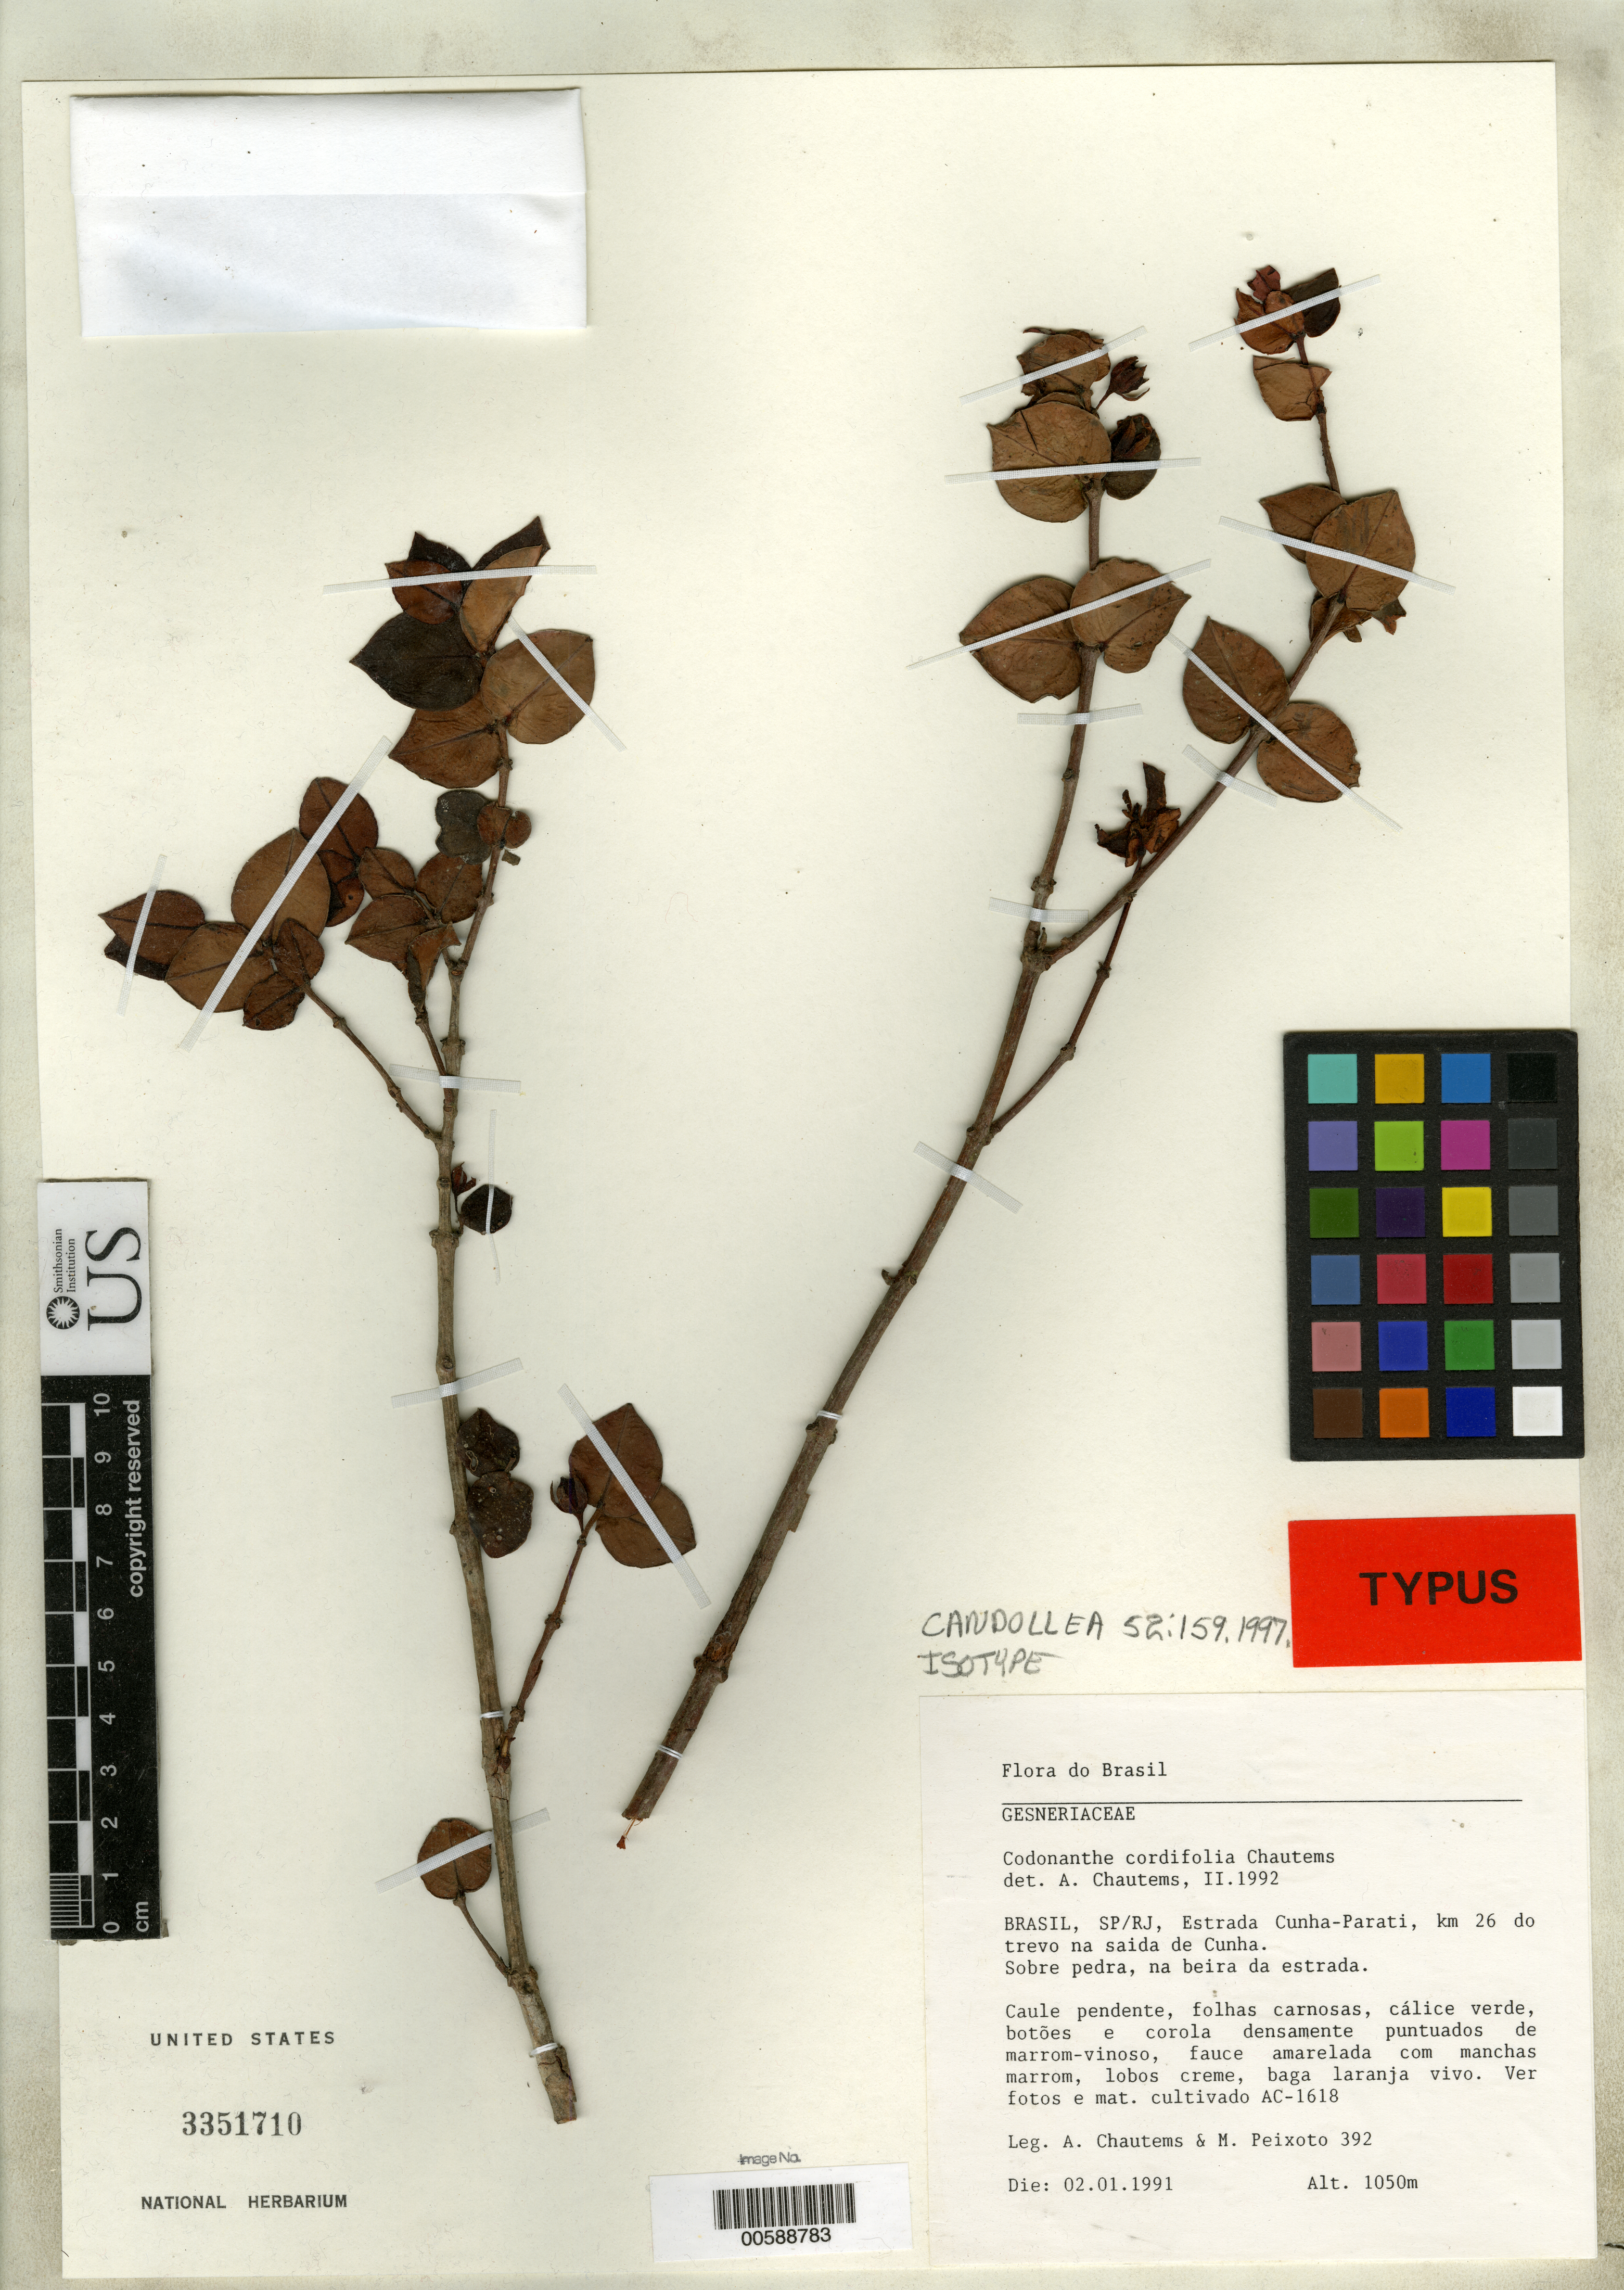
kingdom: Plantae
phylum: Tracheophyta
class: Magnoliopsida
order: Lamiales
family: Gesneriaceae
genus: Codonanthe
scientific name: Codonanthe cordifolia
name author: Chautems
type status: Isotype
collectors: A. P. Chautems & M. F. Peixoto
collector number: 392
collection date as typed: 02 Jan 1991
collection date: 1991-01-02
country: Brazil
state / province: Rio de Janeiro / São Paulo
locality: Estrada Cunha-Parati, km 26 do trevo na saida de Cunha.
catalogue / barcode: US 3351710